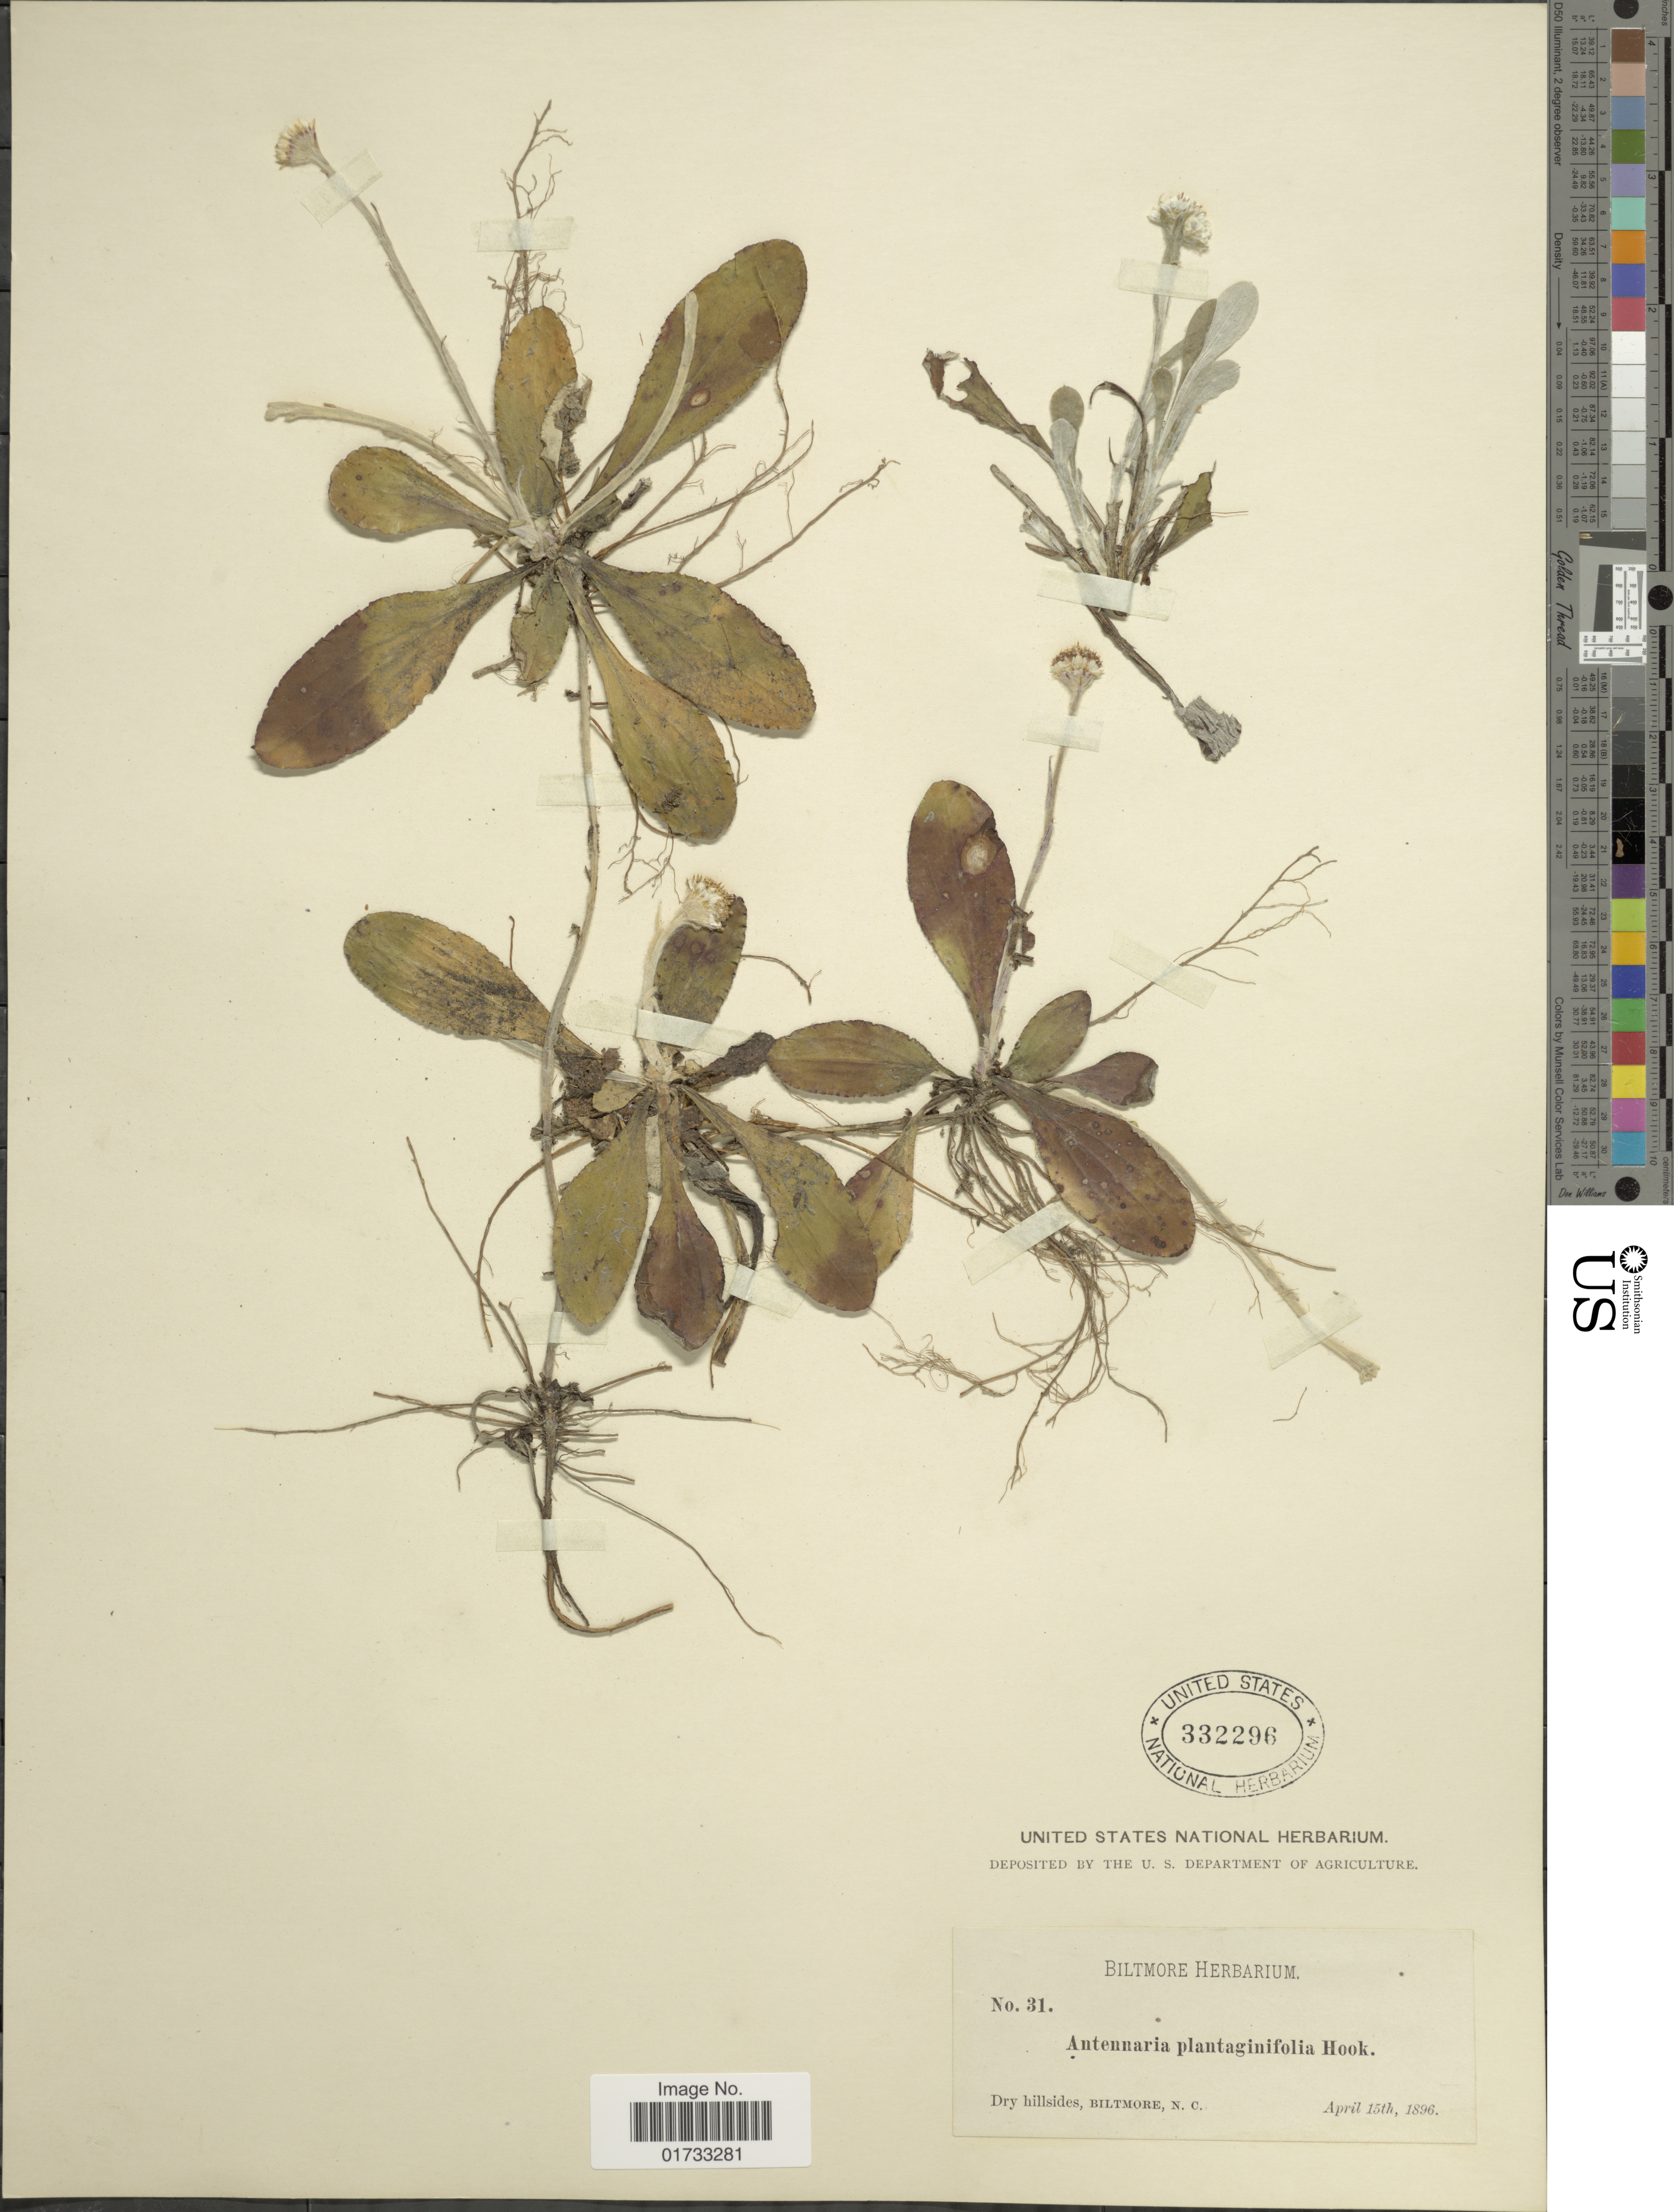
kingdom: Plantae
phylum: Tracheophyta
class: Magnoliopsida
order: Asterales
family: Asteraceae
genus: Antennaria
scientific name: Antennaria solitaria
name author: Rydb.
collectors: Biltmore Herbarium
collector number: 31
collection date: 1896-04-15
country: United States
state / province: North Carolina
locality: Dry hillsides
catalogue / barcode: US 332296